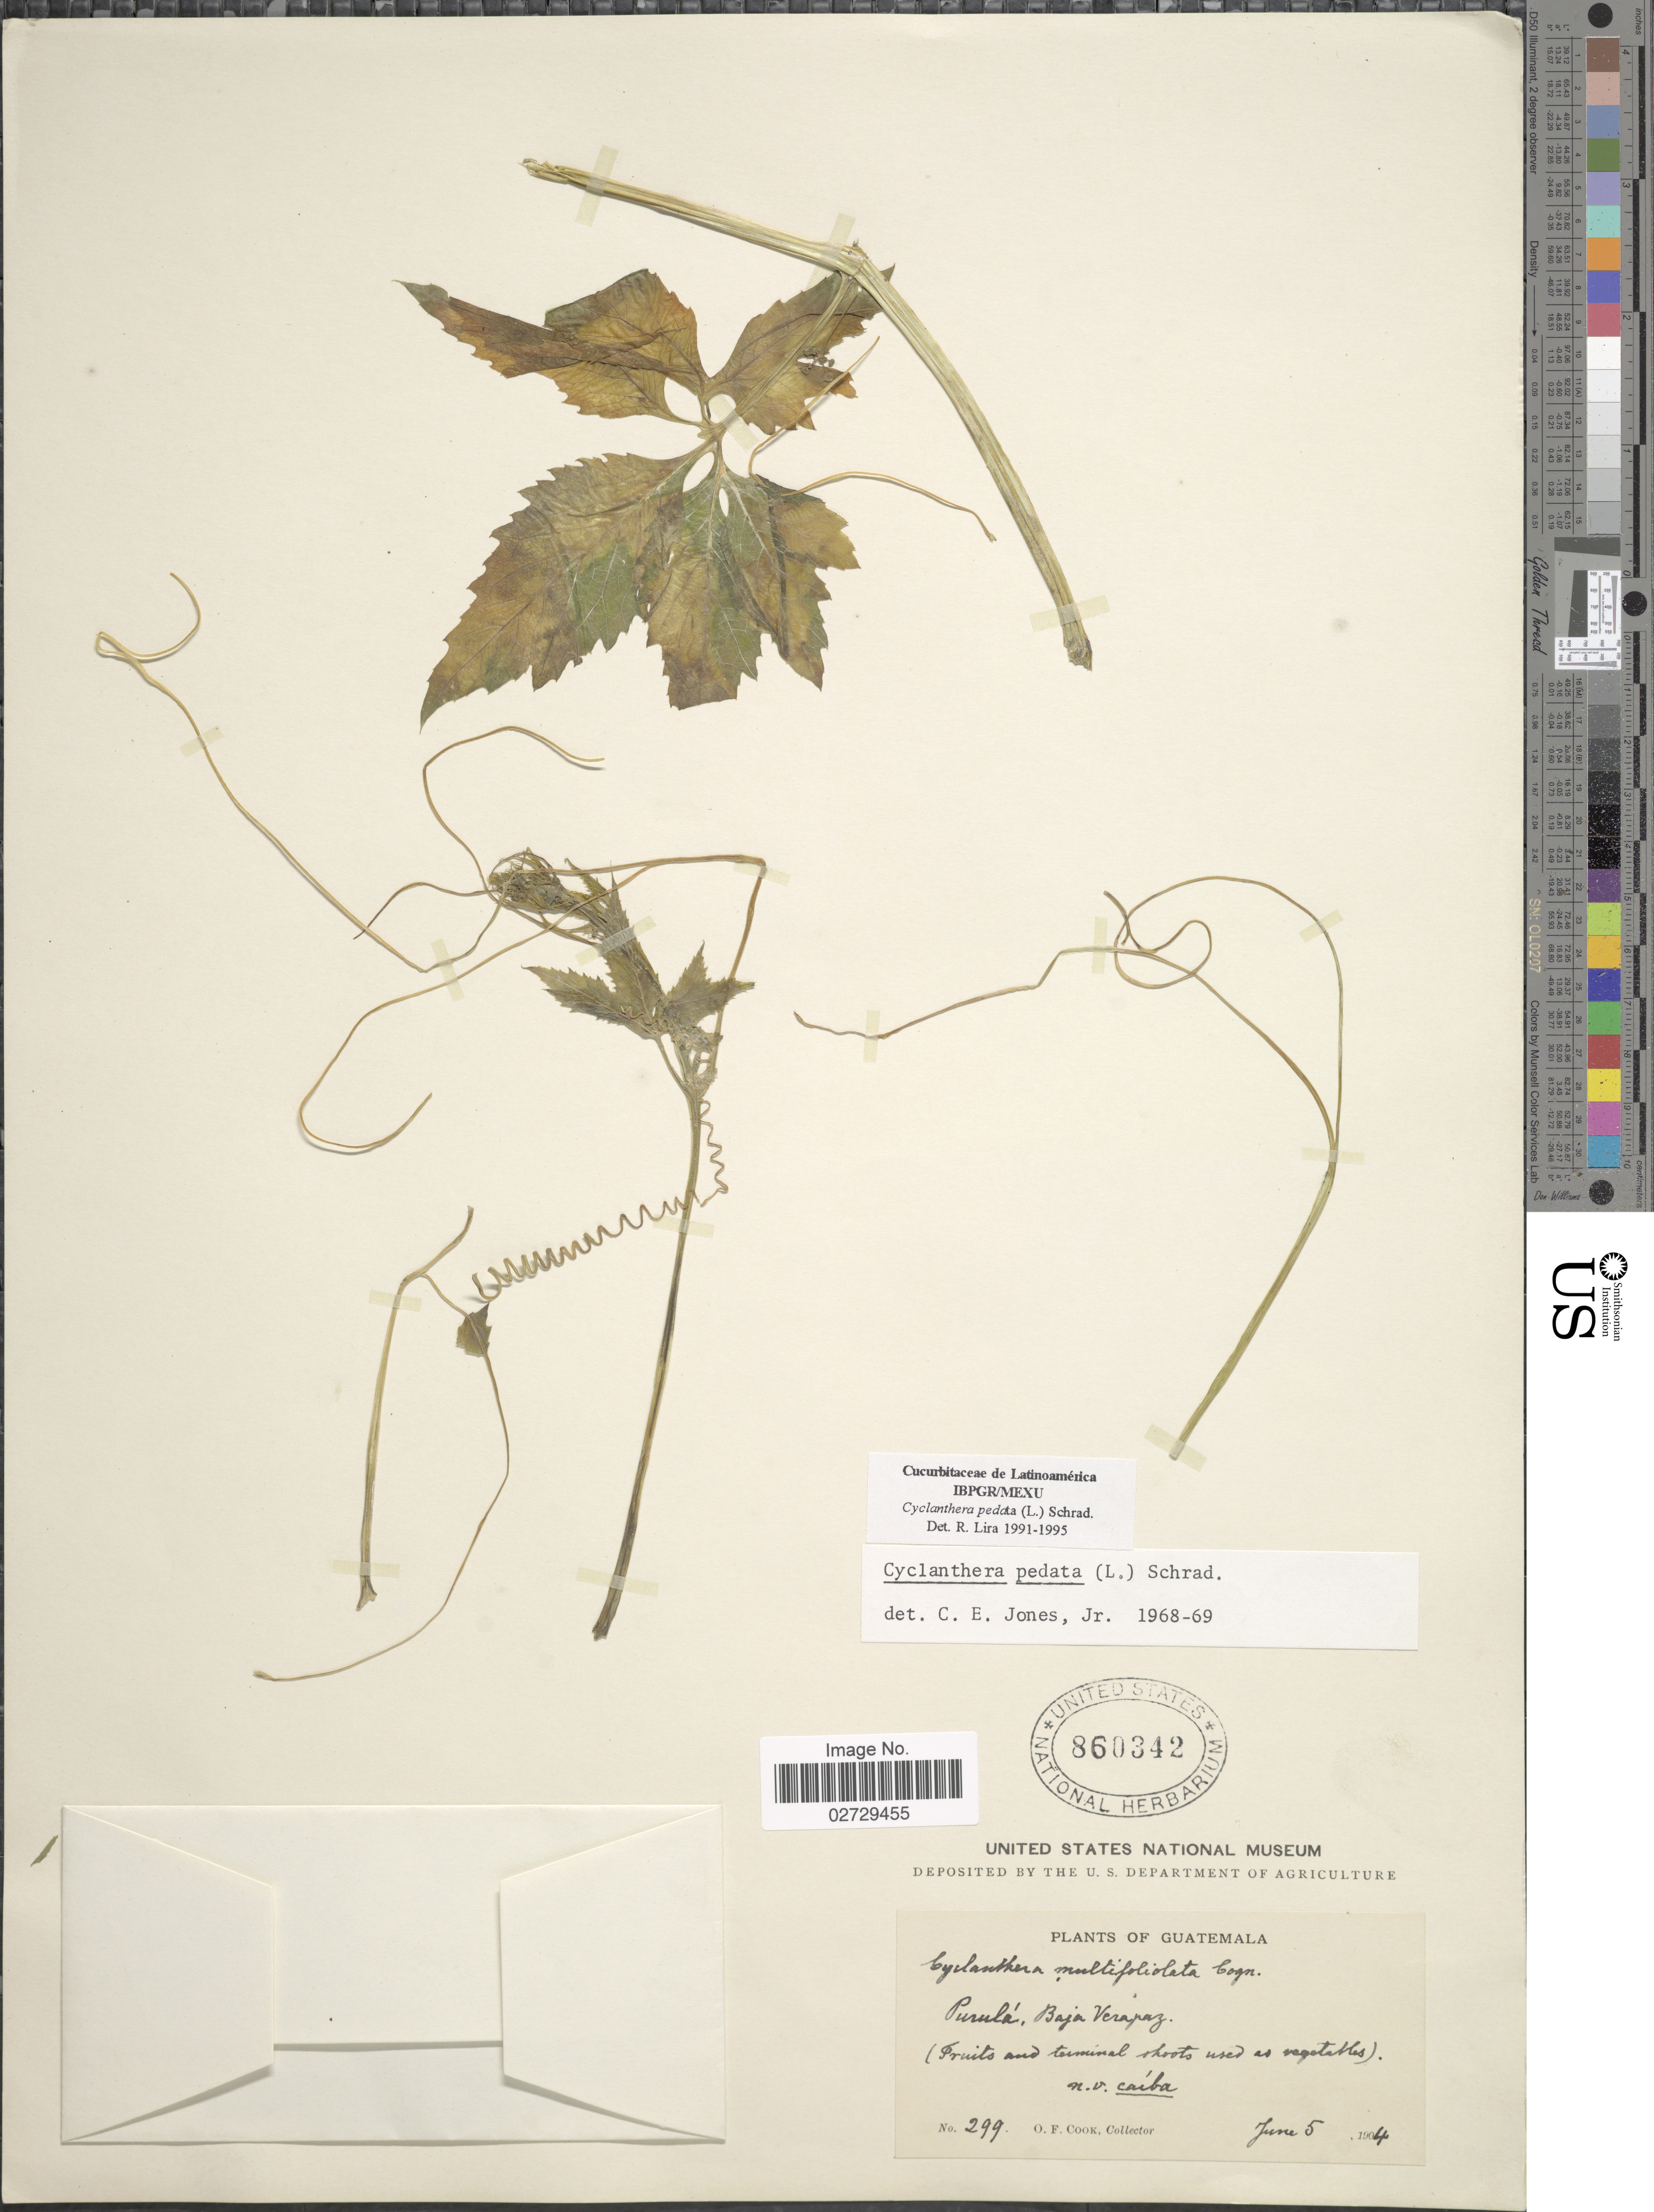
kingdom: Plantae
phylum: Tracheophyta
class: Magnoliopsida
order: Cucurbitales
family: Cucurbitaceae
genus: Cyclanthera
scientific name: Cyclanthera pedata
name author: (L.) Schrad.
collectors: O. F. Cook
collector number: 299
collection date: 1904-06-05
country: Guatemala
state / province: Baja Verapaz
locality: Purulá.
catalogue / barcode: US 860342